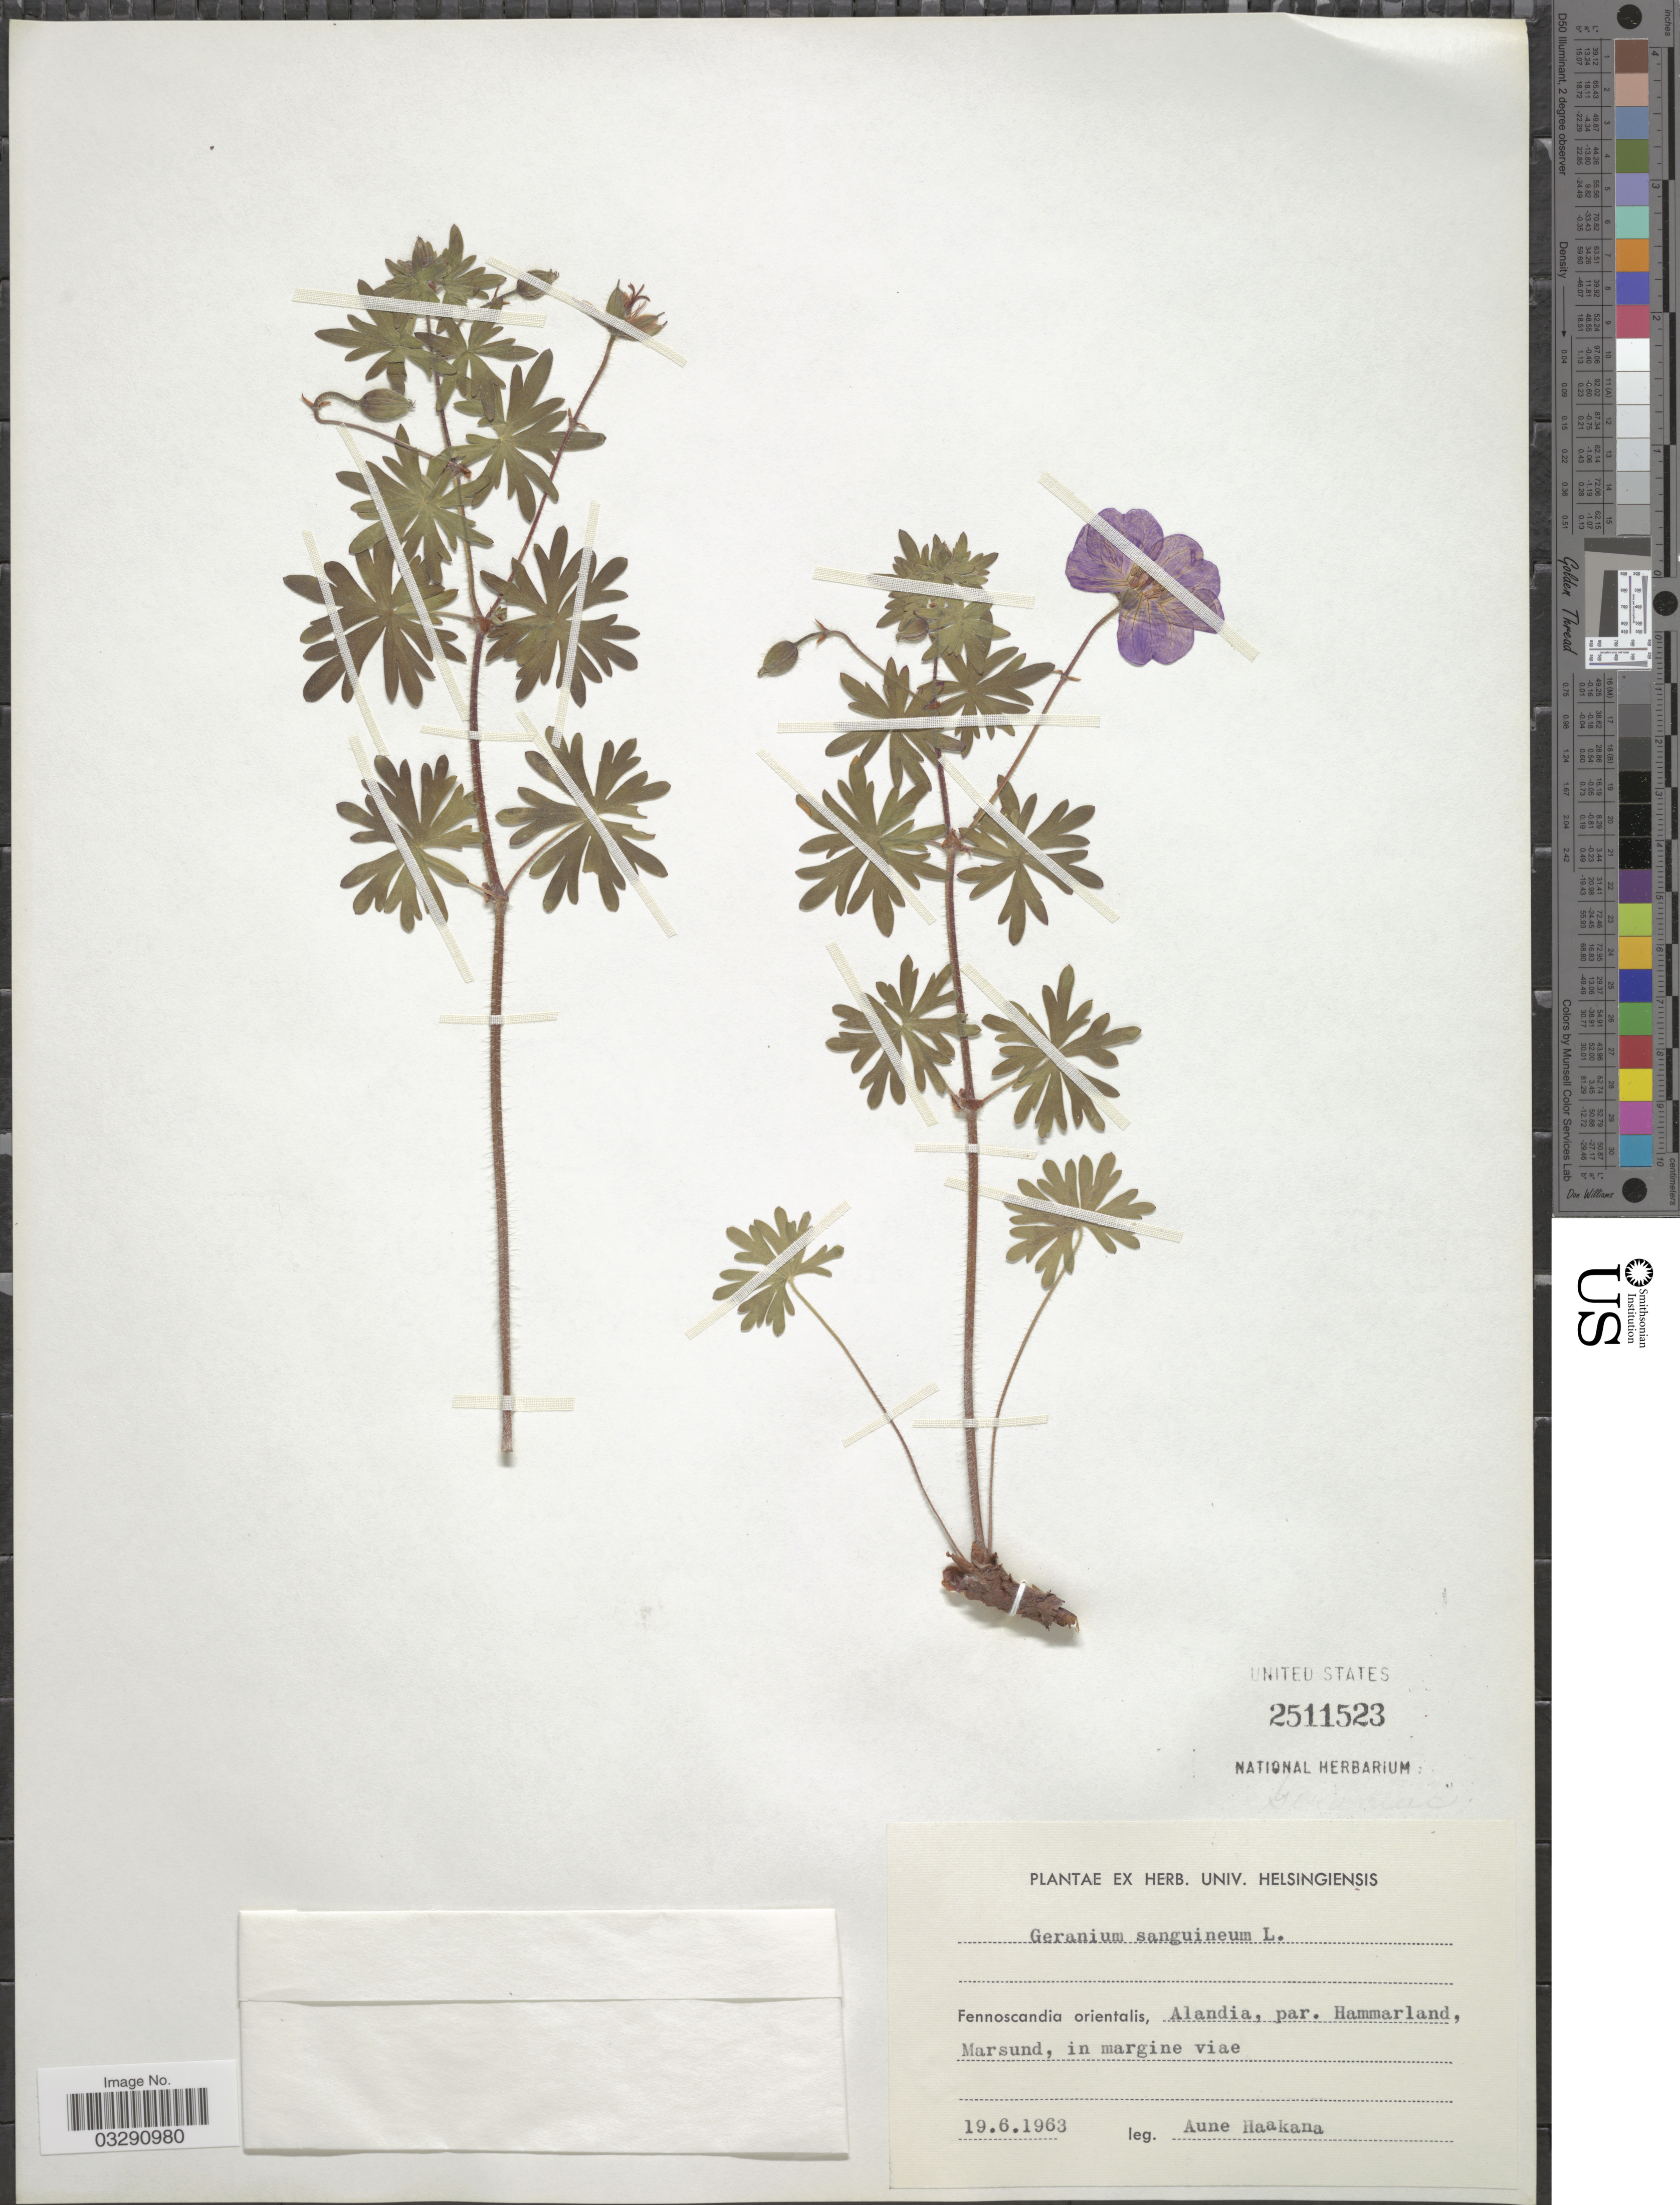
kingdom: Plantae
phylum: Tracheophyta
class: Magnoliopsida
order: Geraniales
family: Geraniaceae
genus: Geranium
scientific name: Geranium sanguineum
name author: L.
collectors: A. Haakana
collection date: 1963-06-19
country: Finland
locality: Fennoscandia orientalis: Alandia, par. Hammarland, Marsund.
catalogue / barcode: US 2511523